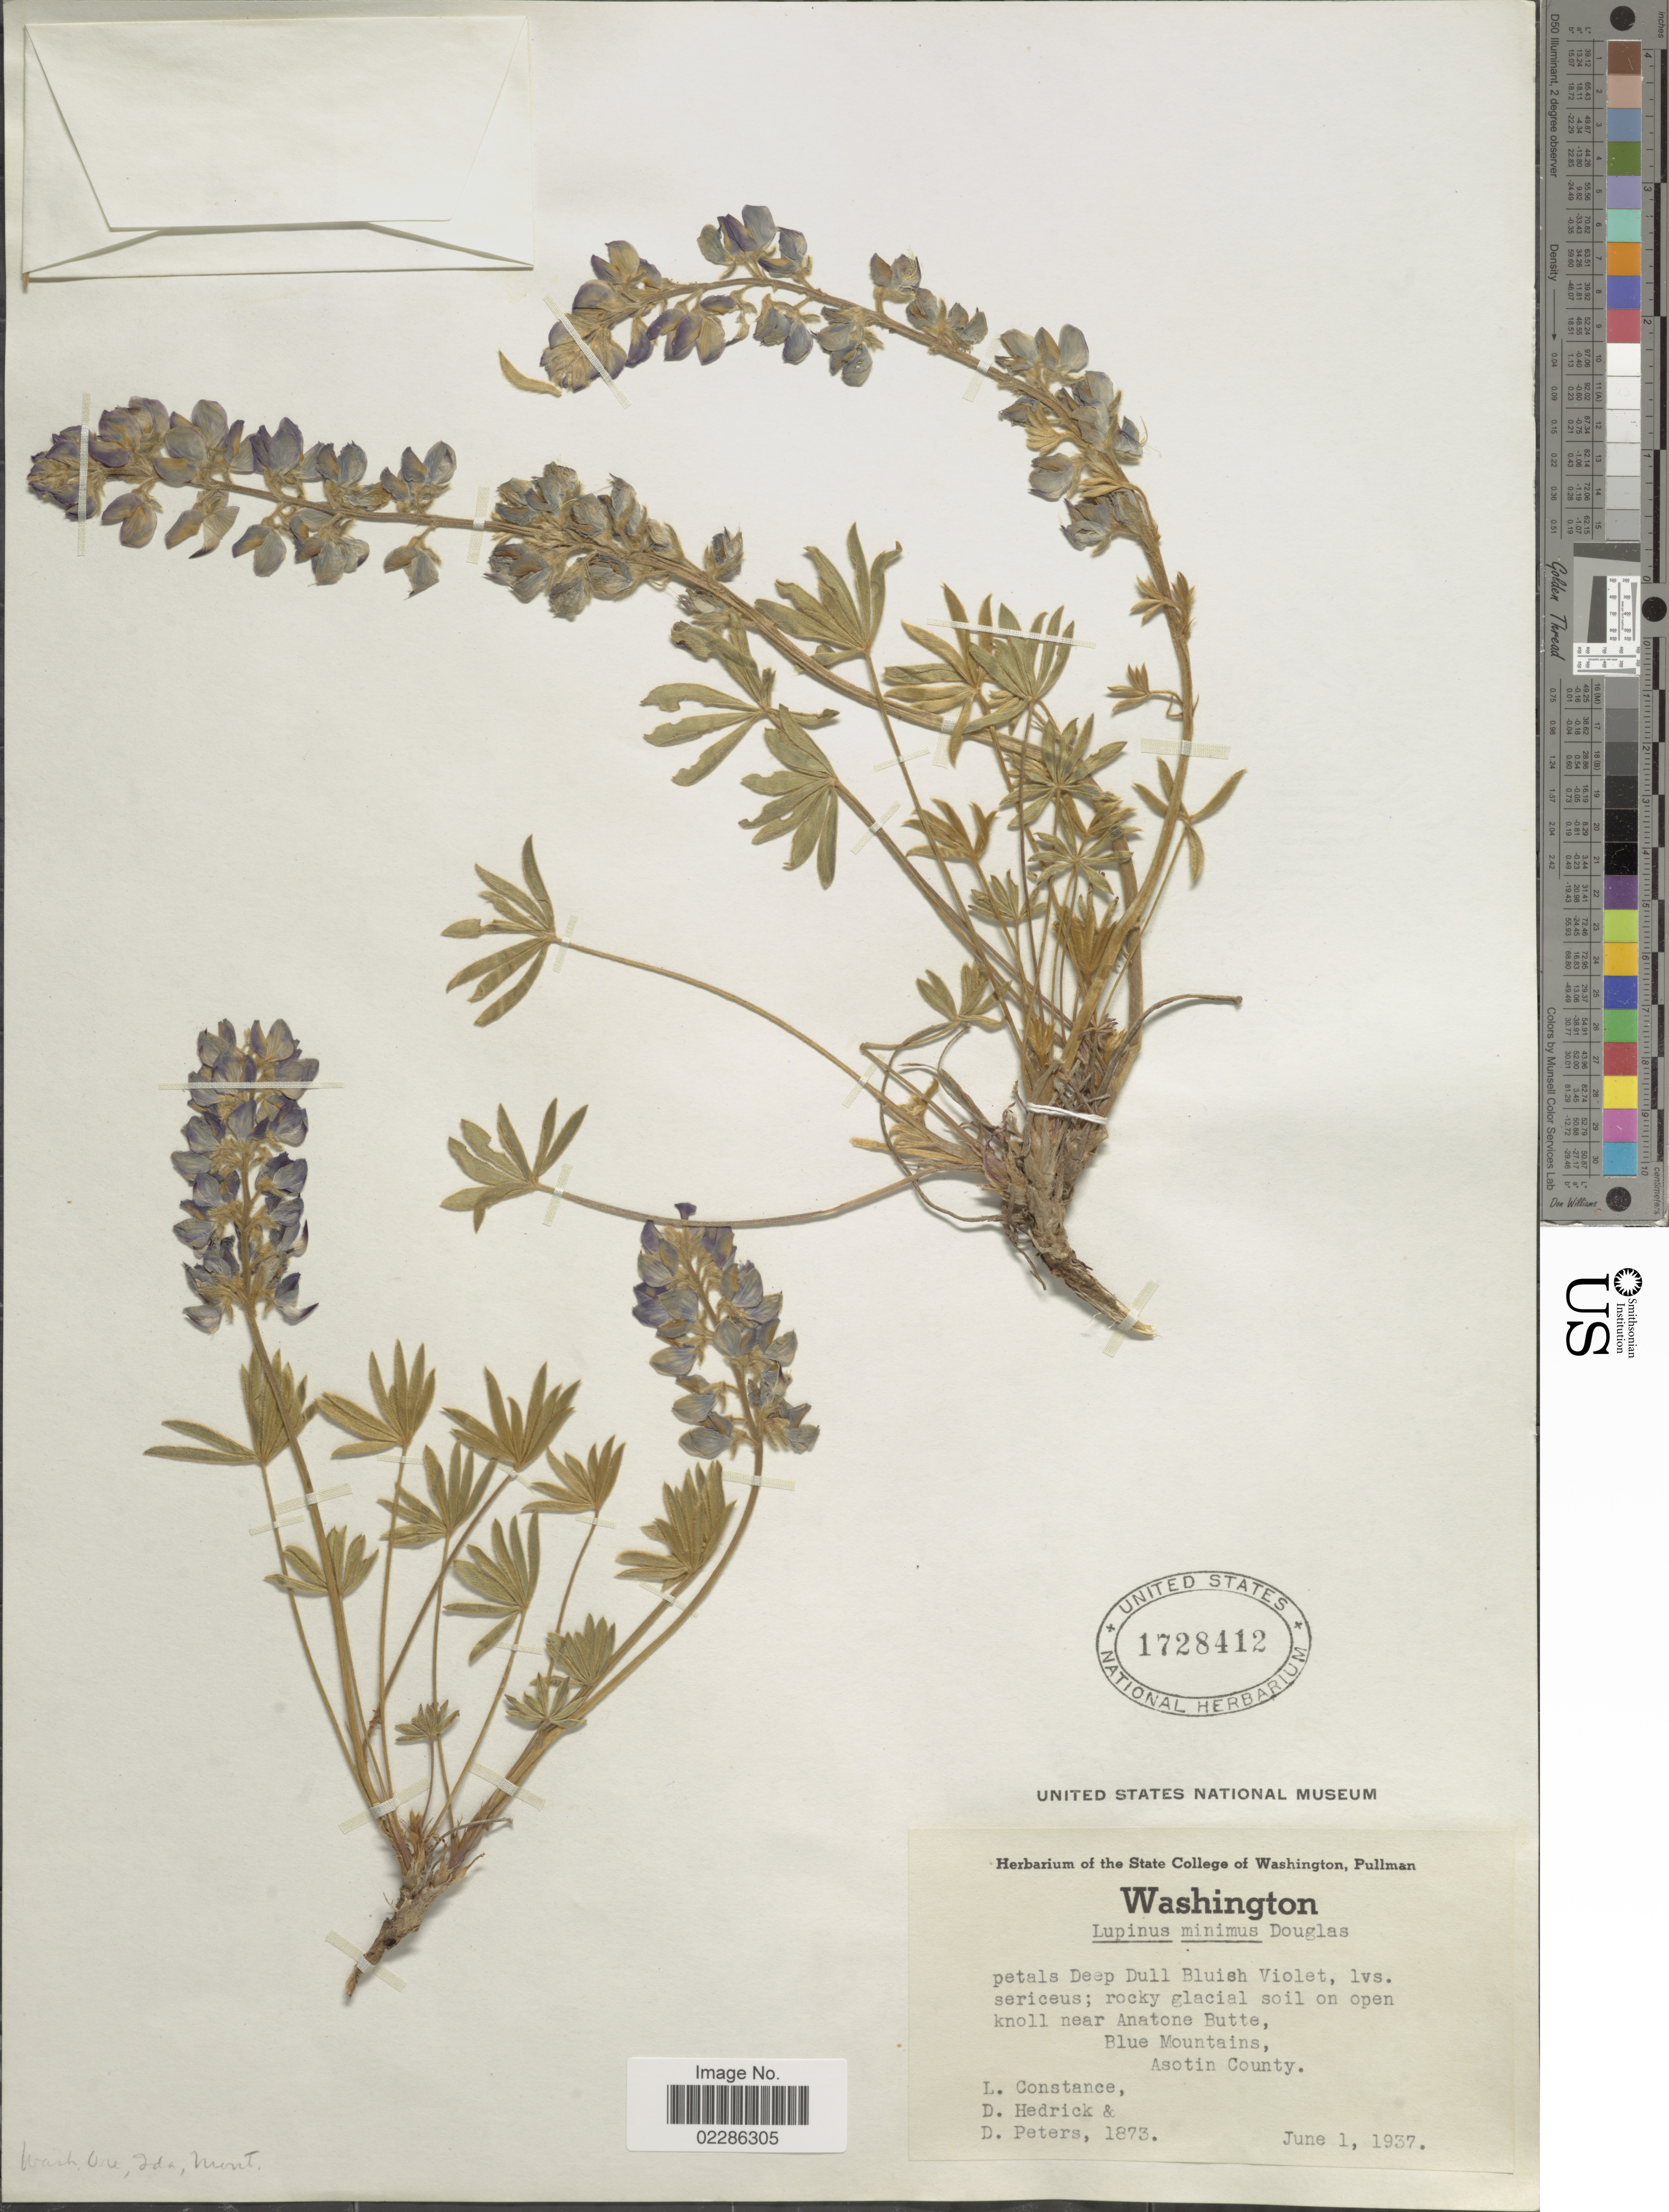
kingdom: Plantae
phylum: Tracheophyta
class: Magnoliopsida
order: Fabales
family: Fabaceae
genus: Lupinus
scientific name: Lupinus minimus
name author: Douglas ex G. Don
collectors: L. Constance, D. Hedrick & D. Peters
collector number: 1873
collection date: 1937-06-01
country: United States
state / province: Washington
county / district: Asotin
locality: open knoll near Anatone Butte, Blue Mountains, Asotin County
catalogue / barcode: US 1728412